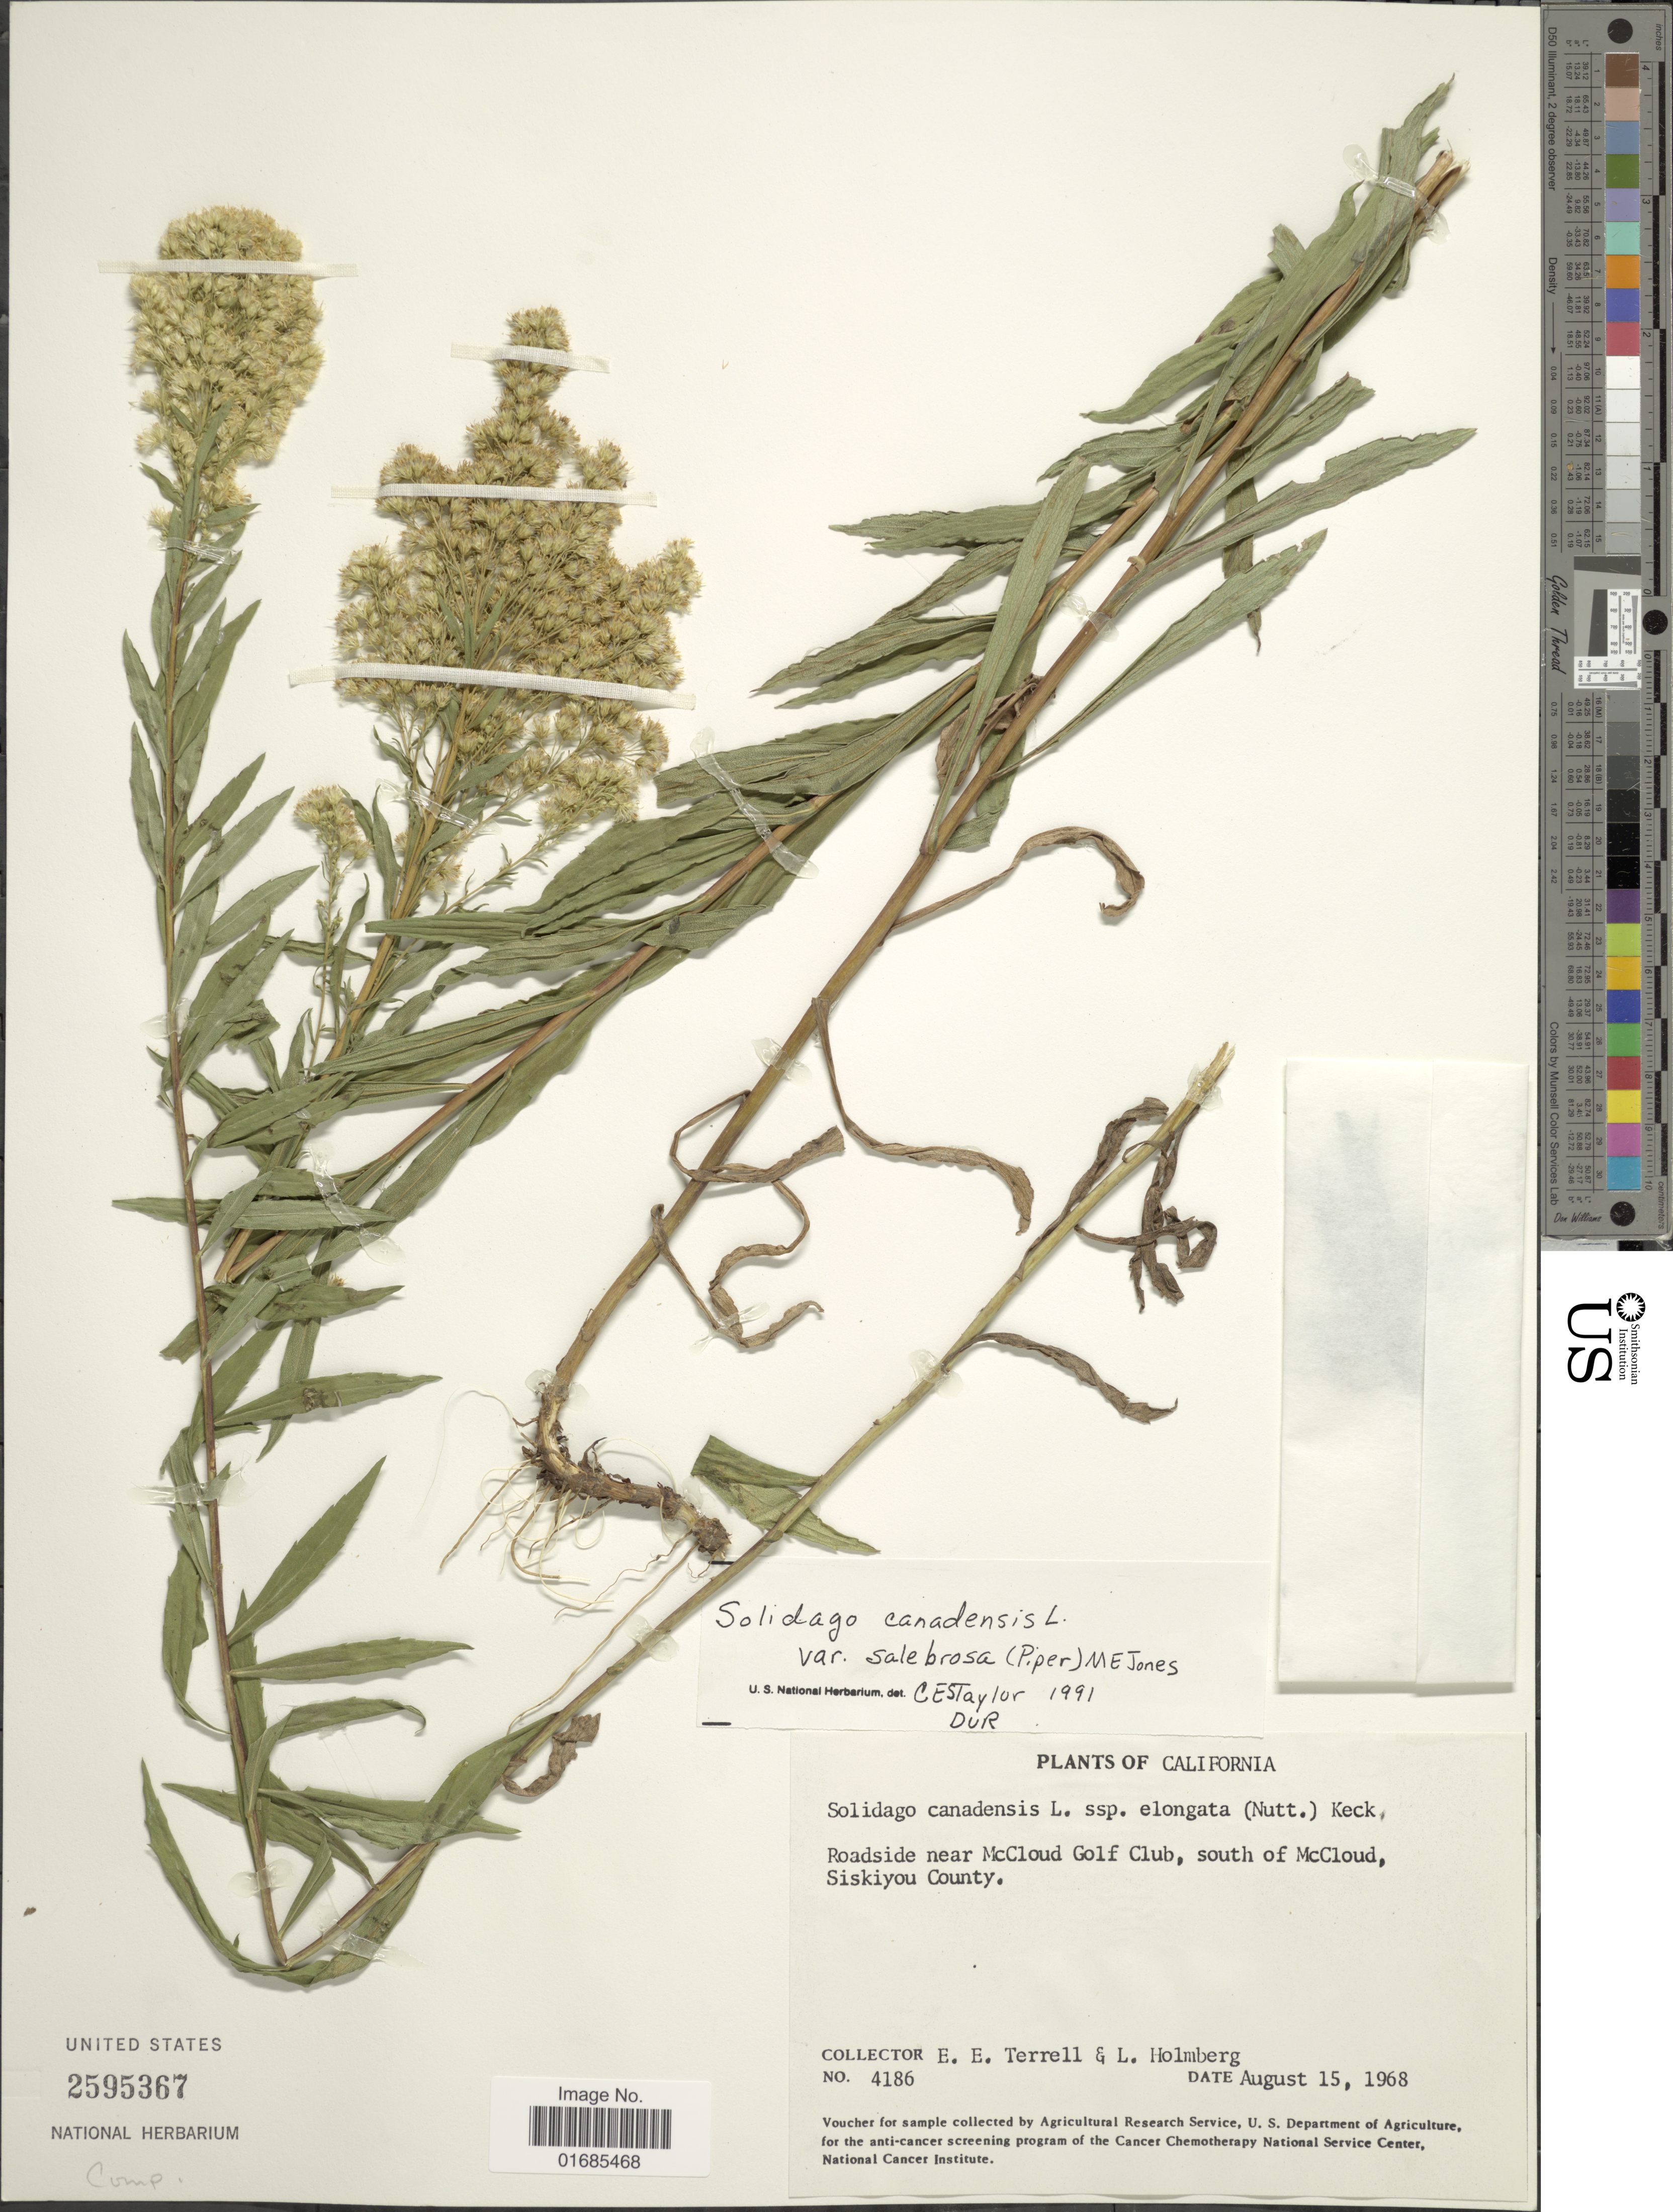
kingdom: Plantae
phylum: Tracheophyta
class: Magnoliopsida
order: Asterales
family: Asteraceae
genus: Solidago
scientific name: Solidago canadensis var. salebrosa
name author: (Piper) M.E. Jones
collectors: E. E. Terrell & L. Holmberg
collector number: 4186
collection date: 1968-08-15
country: United States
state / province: California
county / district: Siskiyou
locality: Roadside near McCloud Golf Club, south of McCloud, Siskiyou County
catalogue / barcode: US 2595367